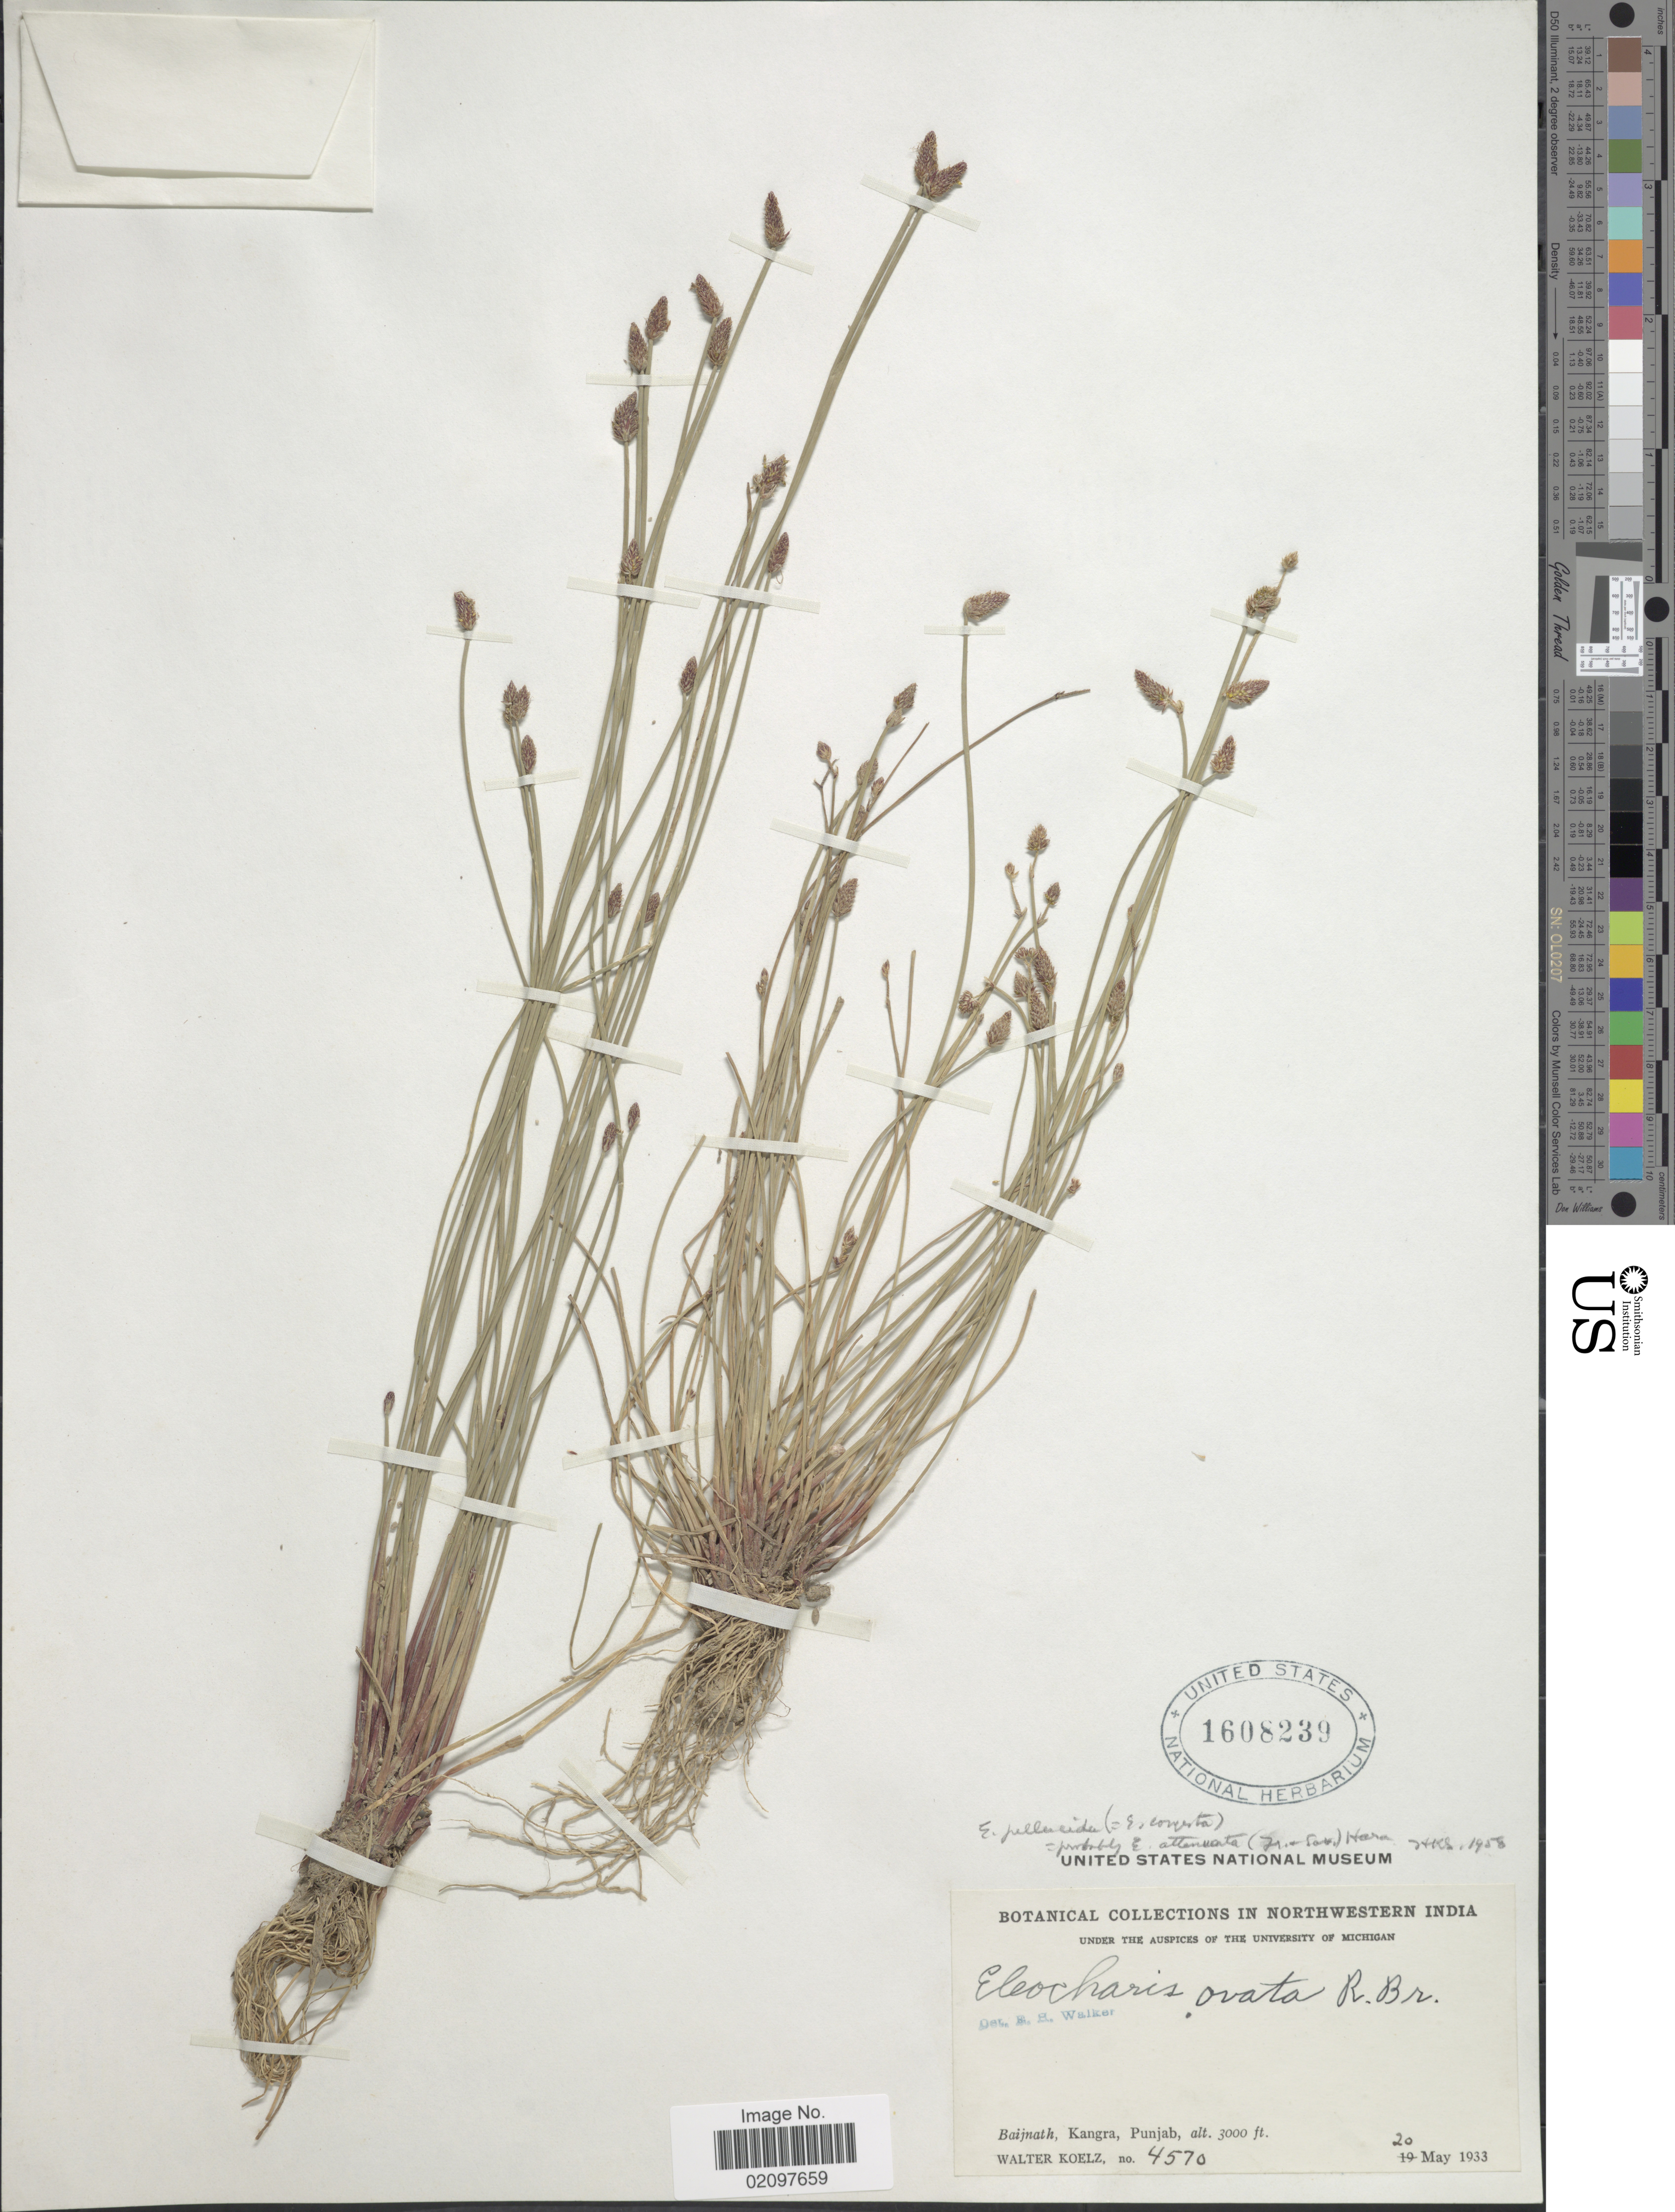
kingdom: Plantae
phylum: Tracheophyta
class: Liliopsida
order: Poales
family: Cyperaceae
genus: Eleocharis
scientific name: Eleocharis ovata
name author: (Roth) Roem. & Schult.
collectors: W. N. Koelz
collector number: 4570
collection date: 1933-05-20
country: India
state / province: Punjab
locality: In Northwestern India, Baijnath, Kangra, Punjab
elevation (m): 914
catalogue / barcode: US 1608239